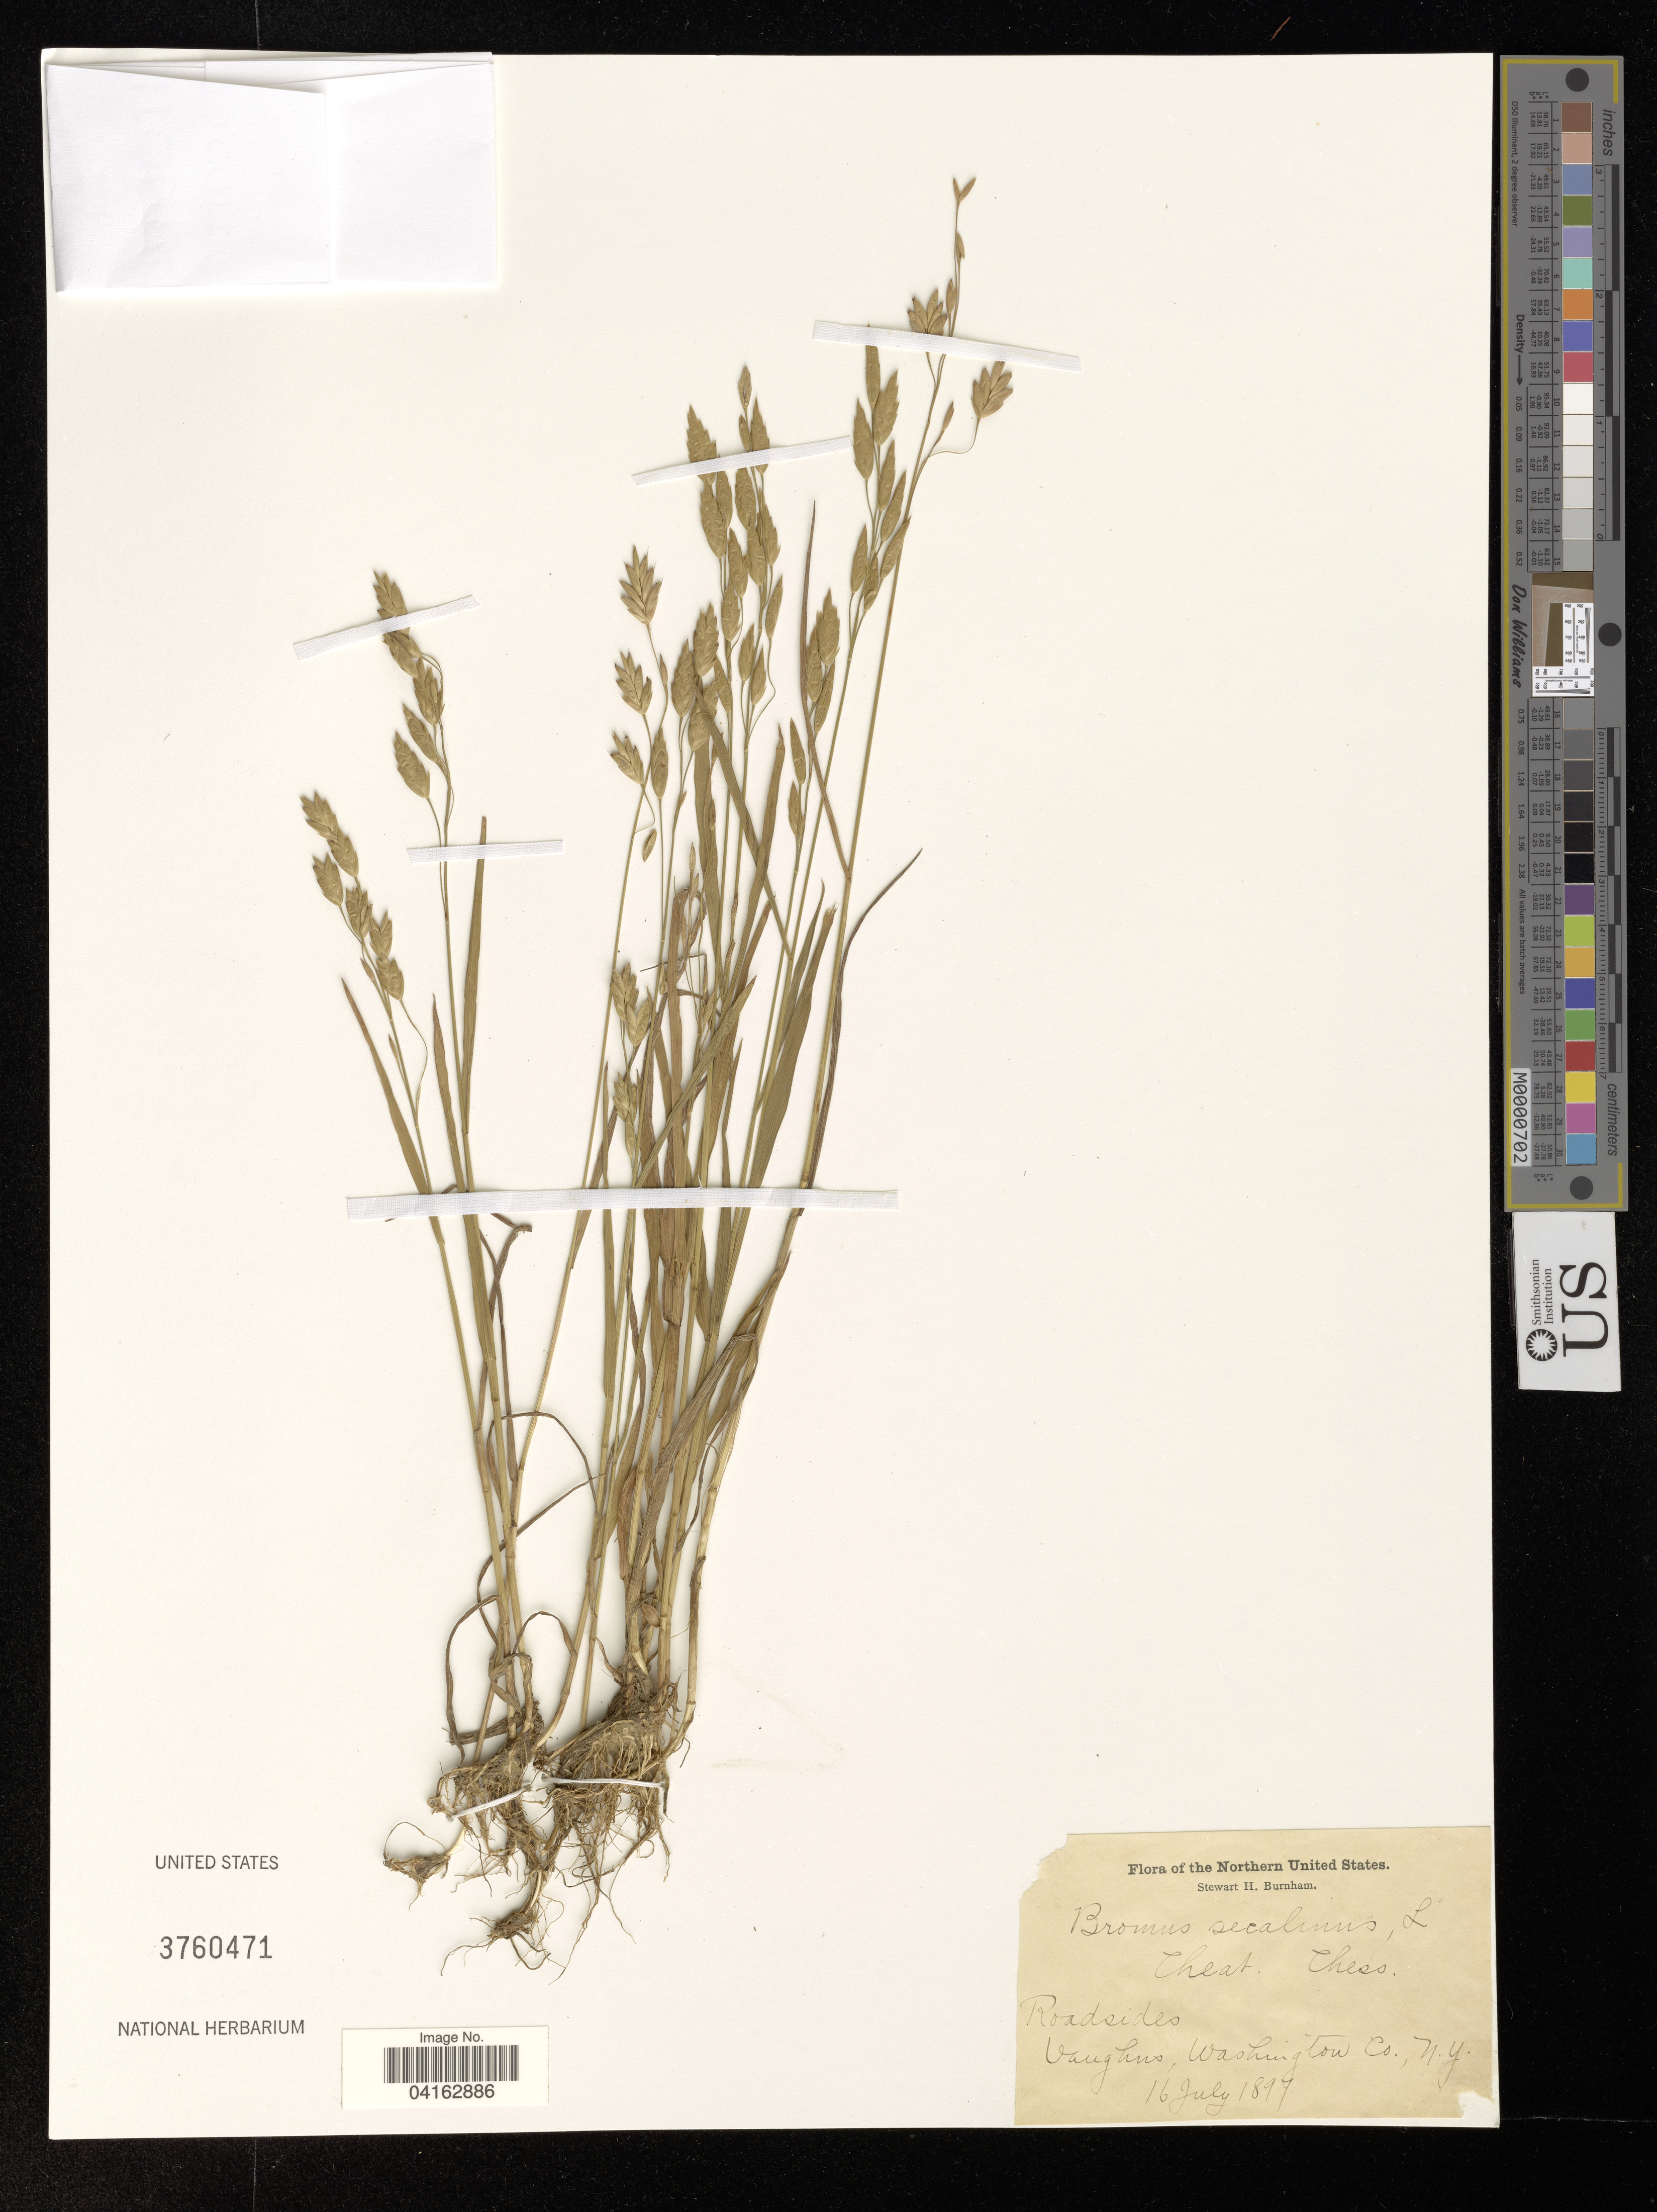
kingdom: Plantae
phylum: Tracheophyta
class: Liliopsida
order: Poales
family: Poaceae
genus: Bromus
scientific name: Bromus secalinus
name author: L.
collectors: S. Burnham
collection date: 1897-07-16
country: United States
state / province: New York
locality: The Northern United States. Roadsides. Vaughus, Washington Co.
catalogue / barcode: US 3760471